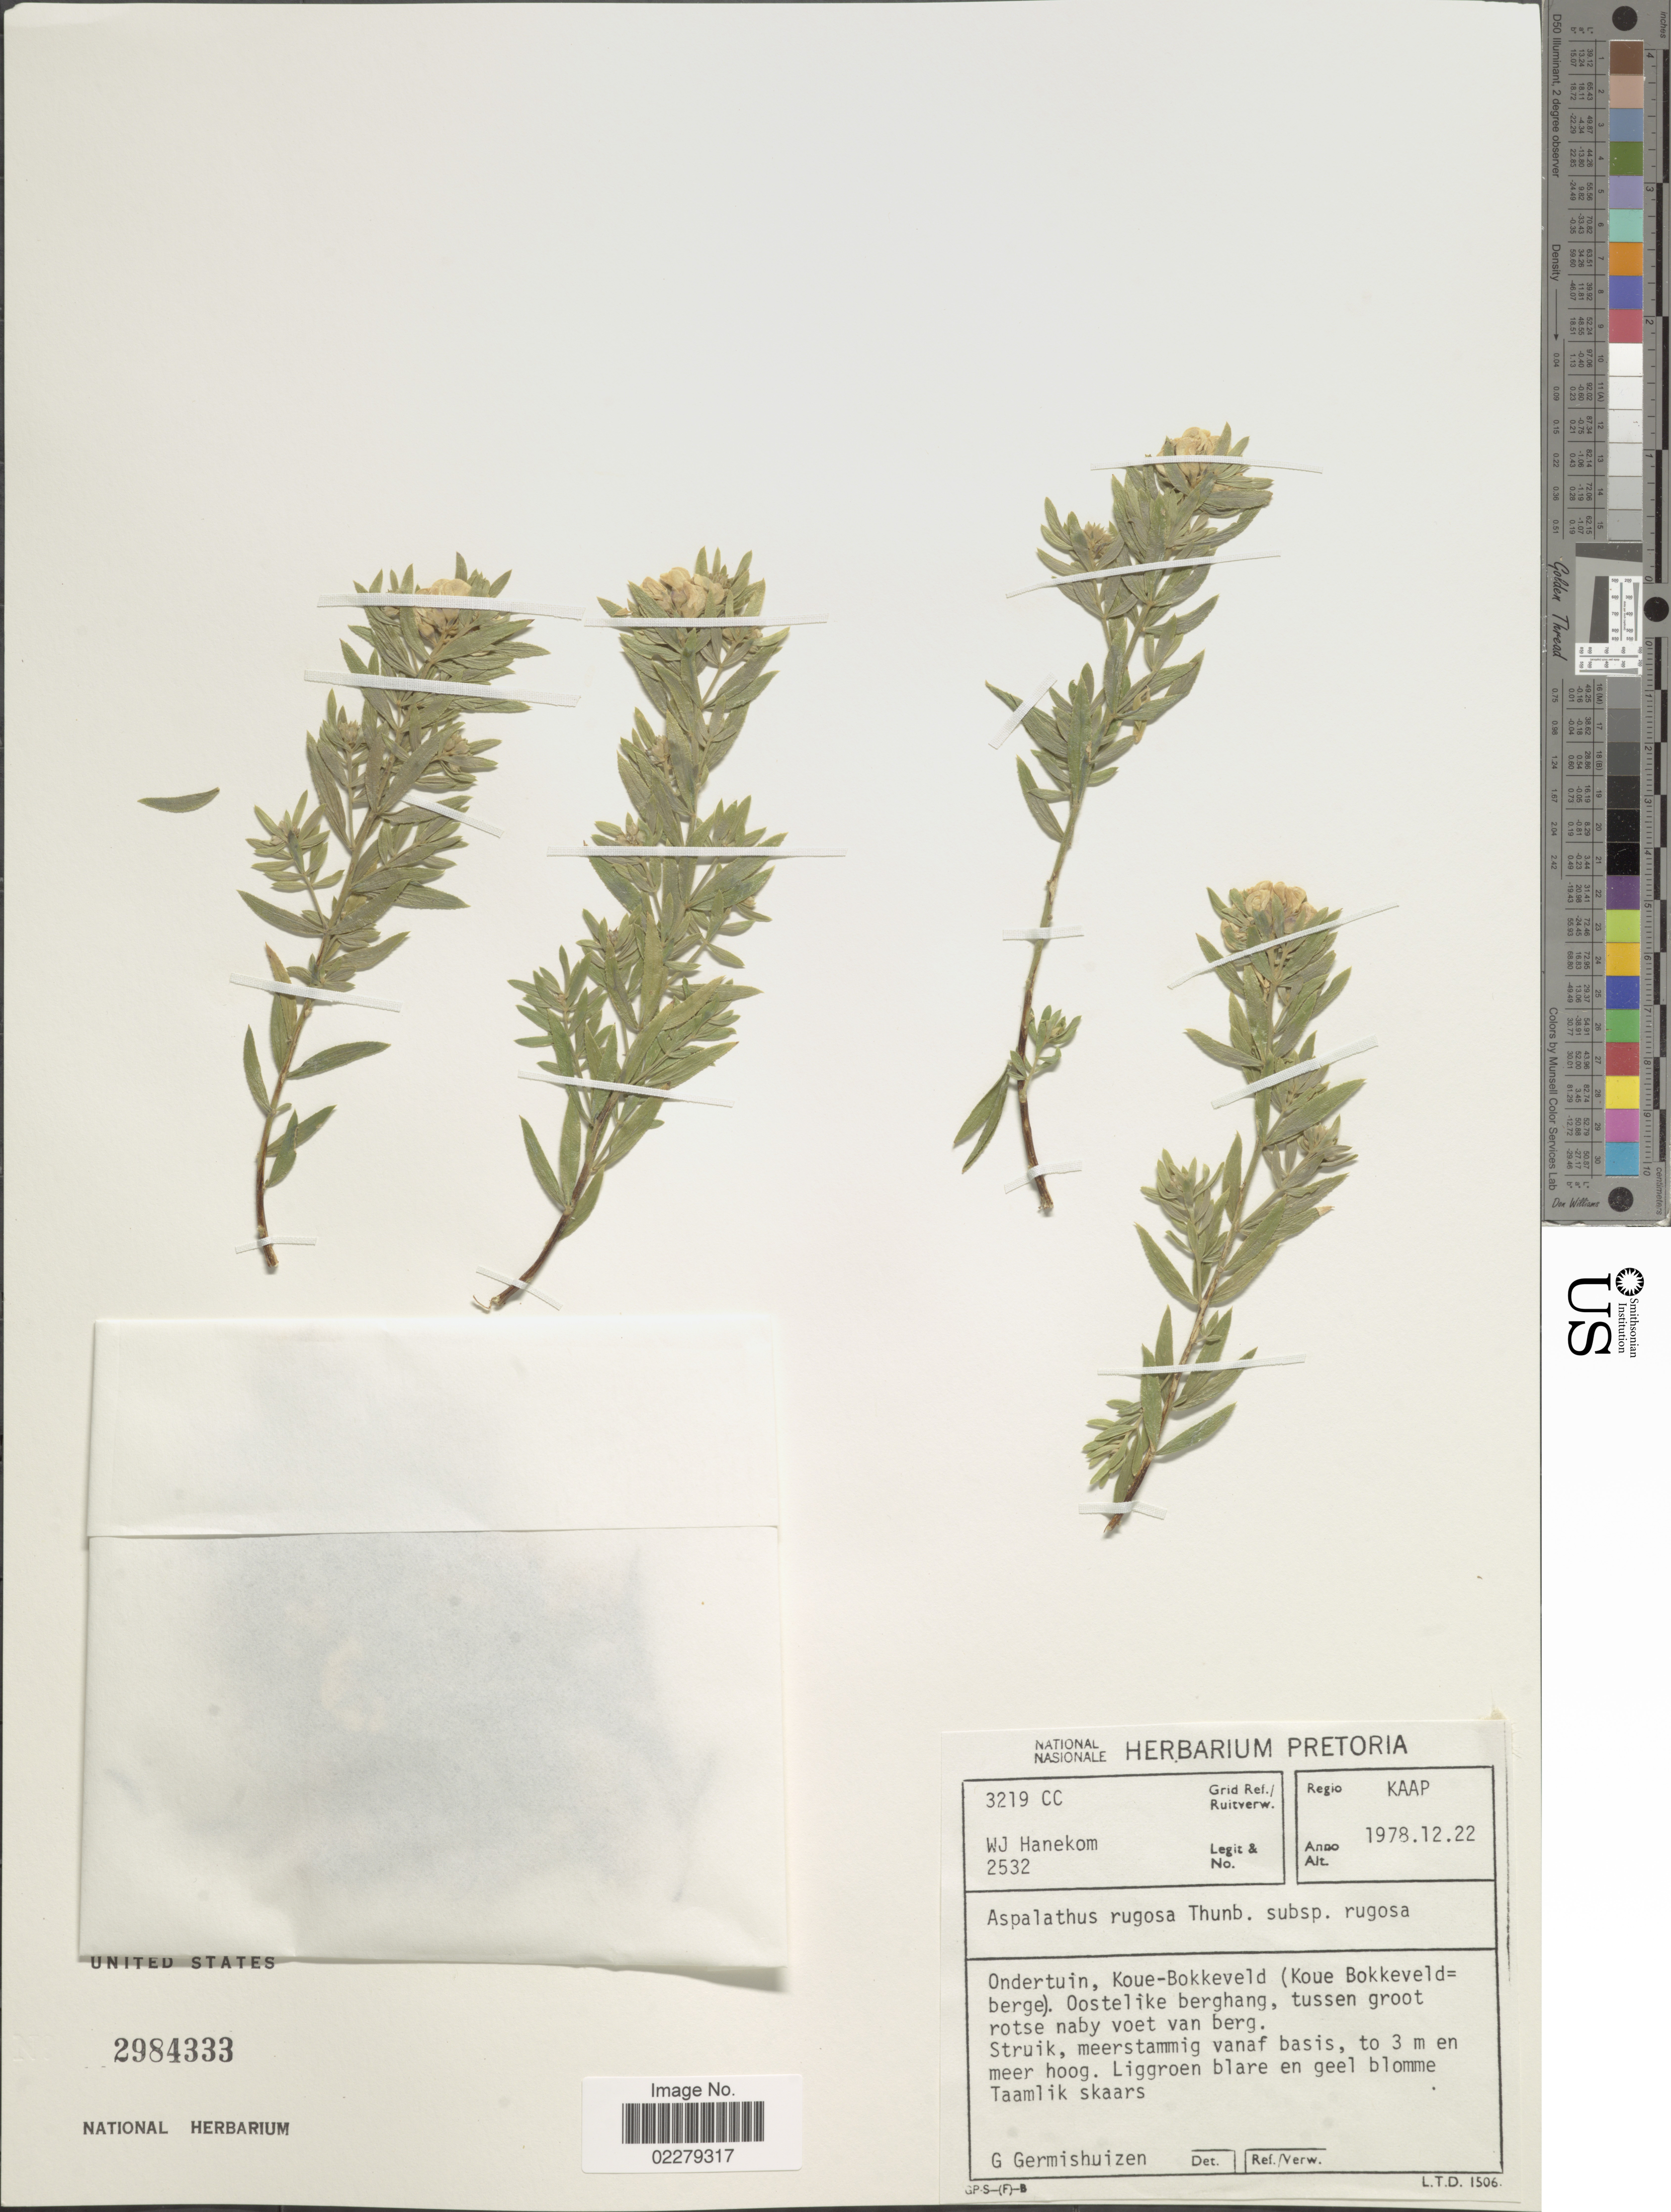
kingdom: Plantae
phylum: Tracheophyta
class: Magnoliopsida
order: Fabales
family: Fabaceae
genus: Aspalathus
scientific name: Aspalathus rugosa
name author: Thunb.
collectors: W. Hanekom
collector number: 2532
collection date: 1978-12-22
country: South Africa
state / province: Western Cape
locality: Regio Kaap. Ondertuin, Koue-Bokkeveld. Oostelike berghang, tussen groot rotse naby voet van berg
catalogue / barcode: US 2984333